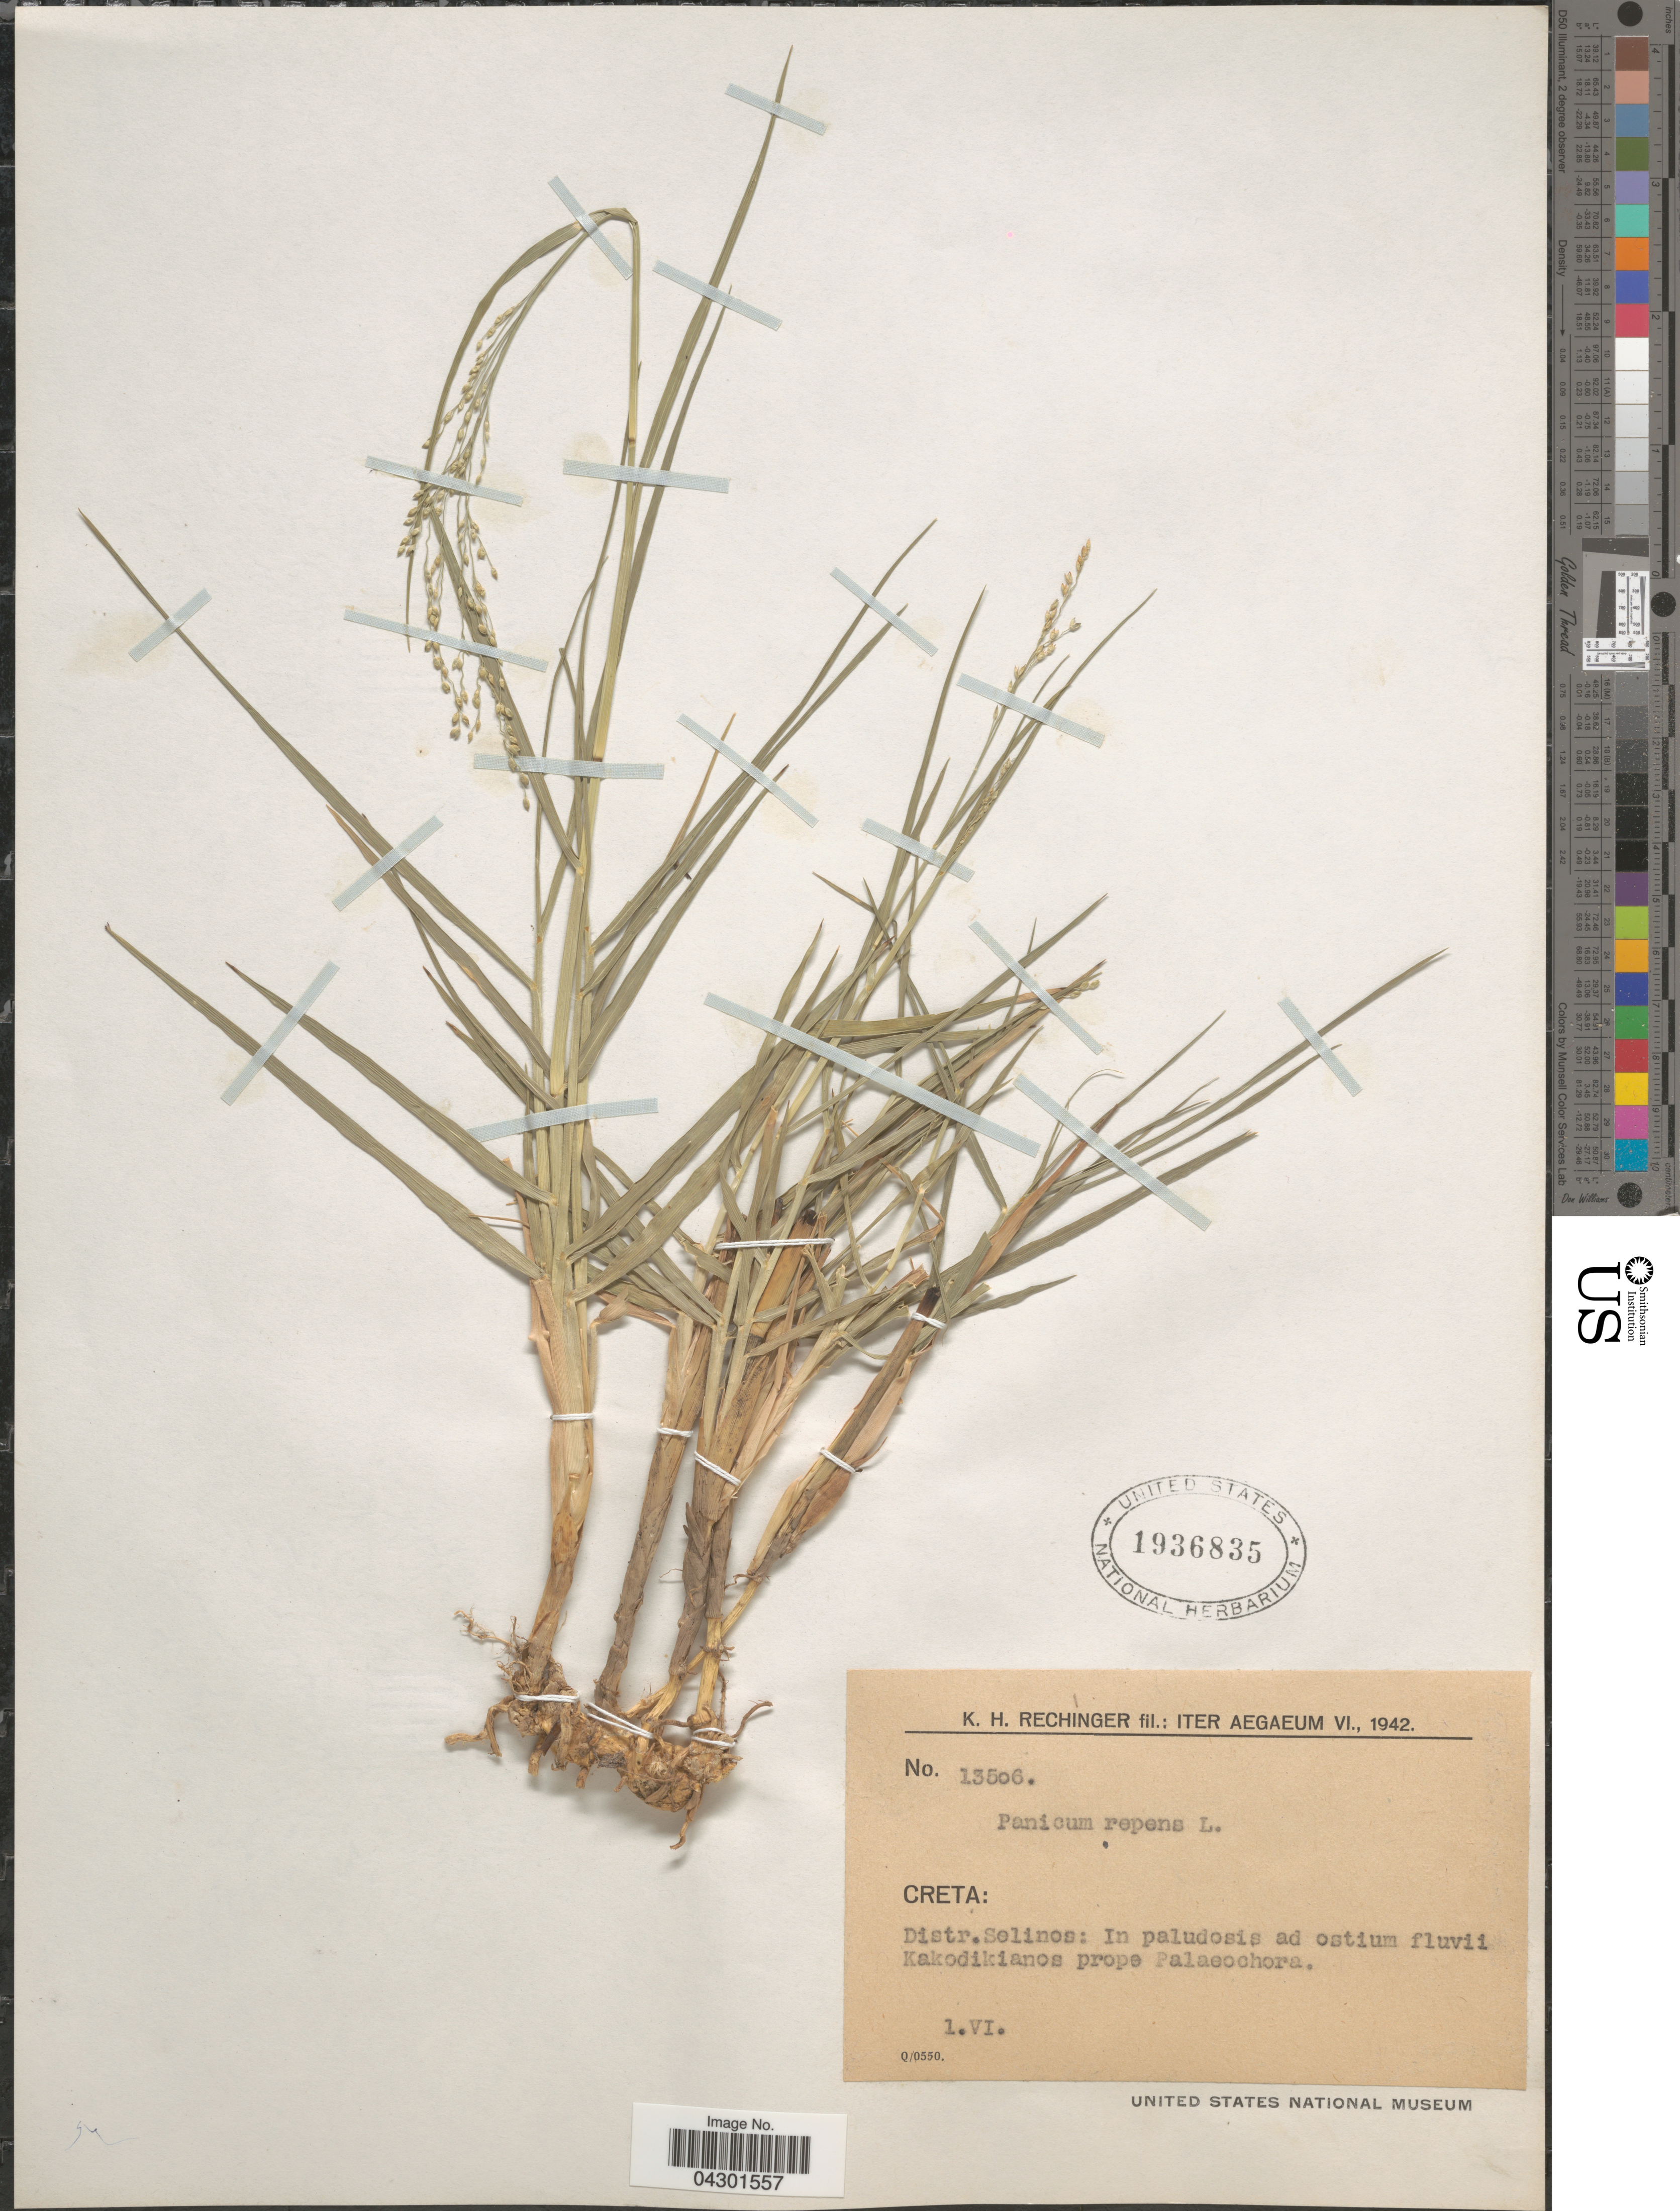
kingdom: Plantae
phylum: Tracheophyta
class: Liliopsida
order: Poales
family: Poaceae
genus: Panicum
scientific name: Panicum repens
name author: L.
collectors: K. H. Rechinger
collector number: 13506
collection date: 1942-06-01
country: Greece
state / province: Crete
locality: Iter Aegaeum VI., 1942. Creta: Distr. Selinos: In paludosis ad ostium fluvii Kakodikianos prope Palaeochora.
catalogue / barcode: US 1936835